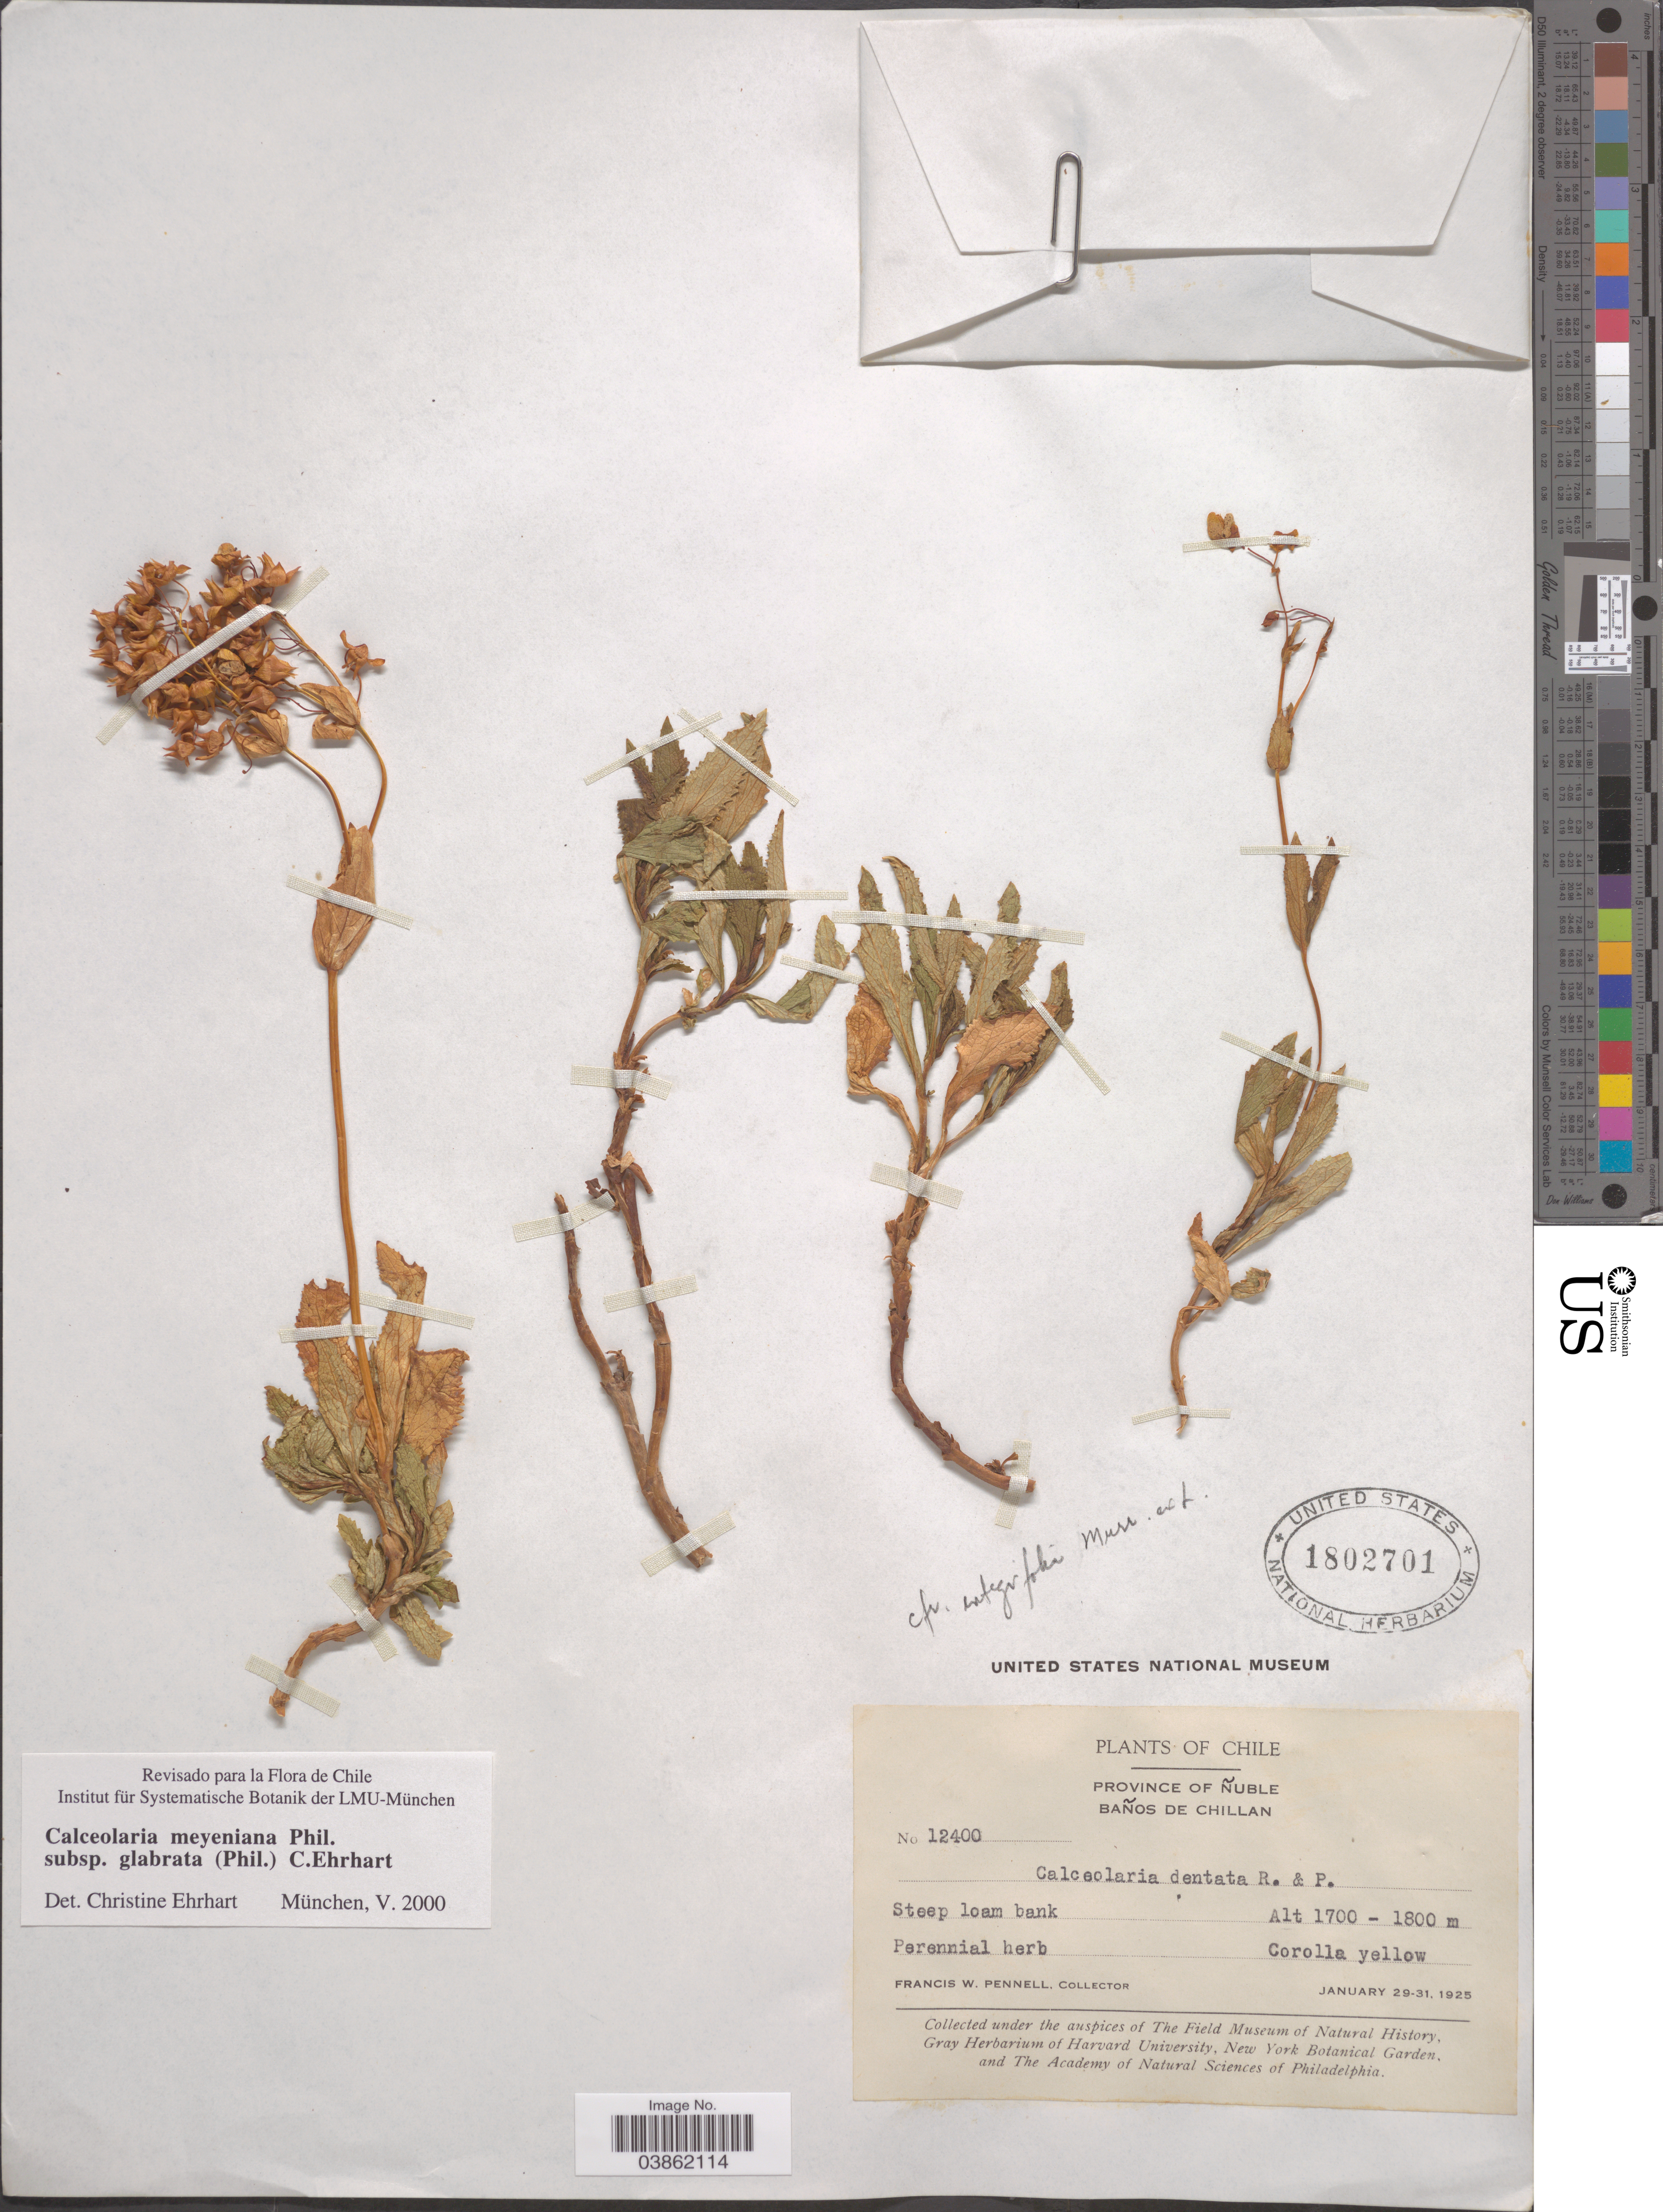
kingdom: Plantae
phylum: Tracheophyta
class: Magnoliopsida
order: Lamiales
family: Calceolariaceae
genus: Calceolaria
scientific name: Calceolaria meyeniana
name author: Phil.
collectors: F. W. Pennell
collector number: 12400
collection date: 1925-01-29/1925-01-31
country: Chile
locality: Province of Ñuble. Baños de Chillan.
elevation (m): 1700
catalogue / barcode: US 1802701